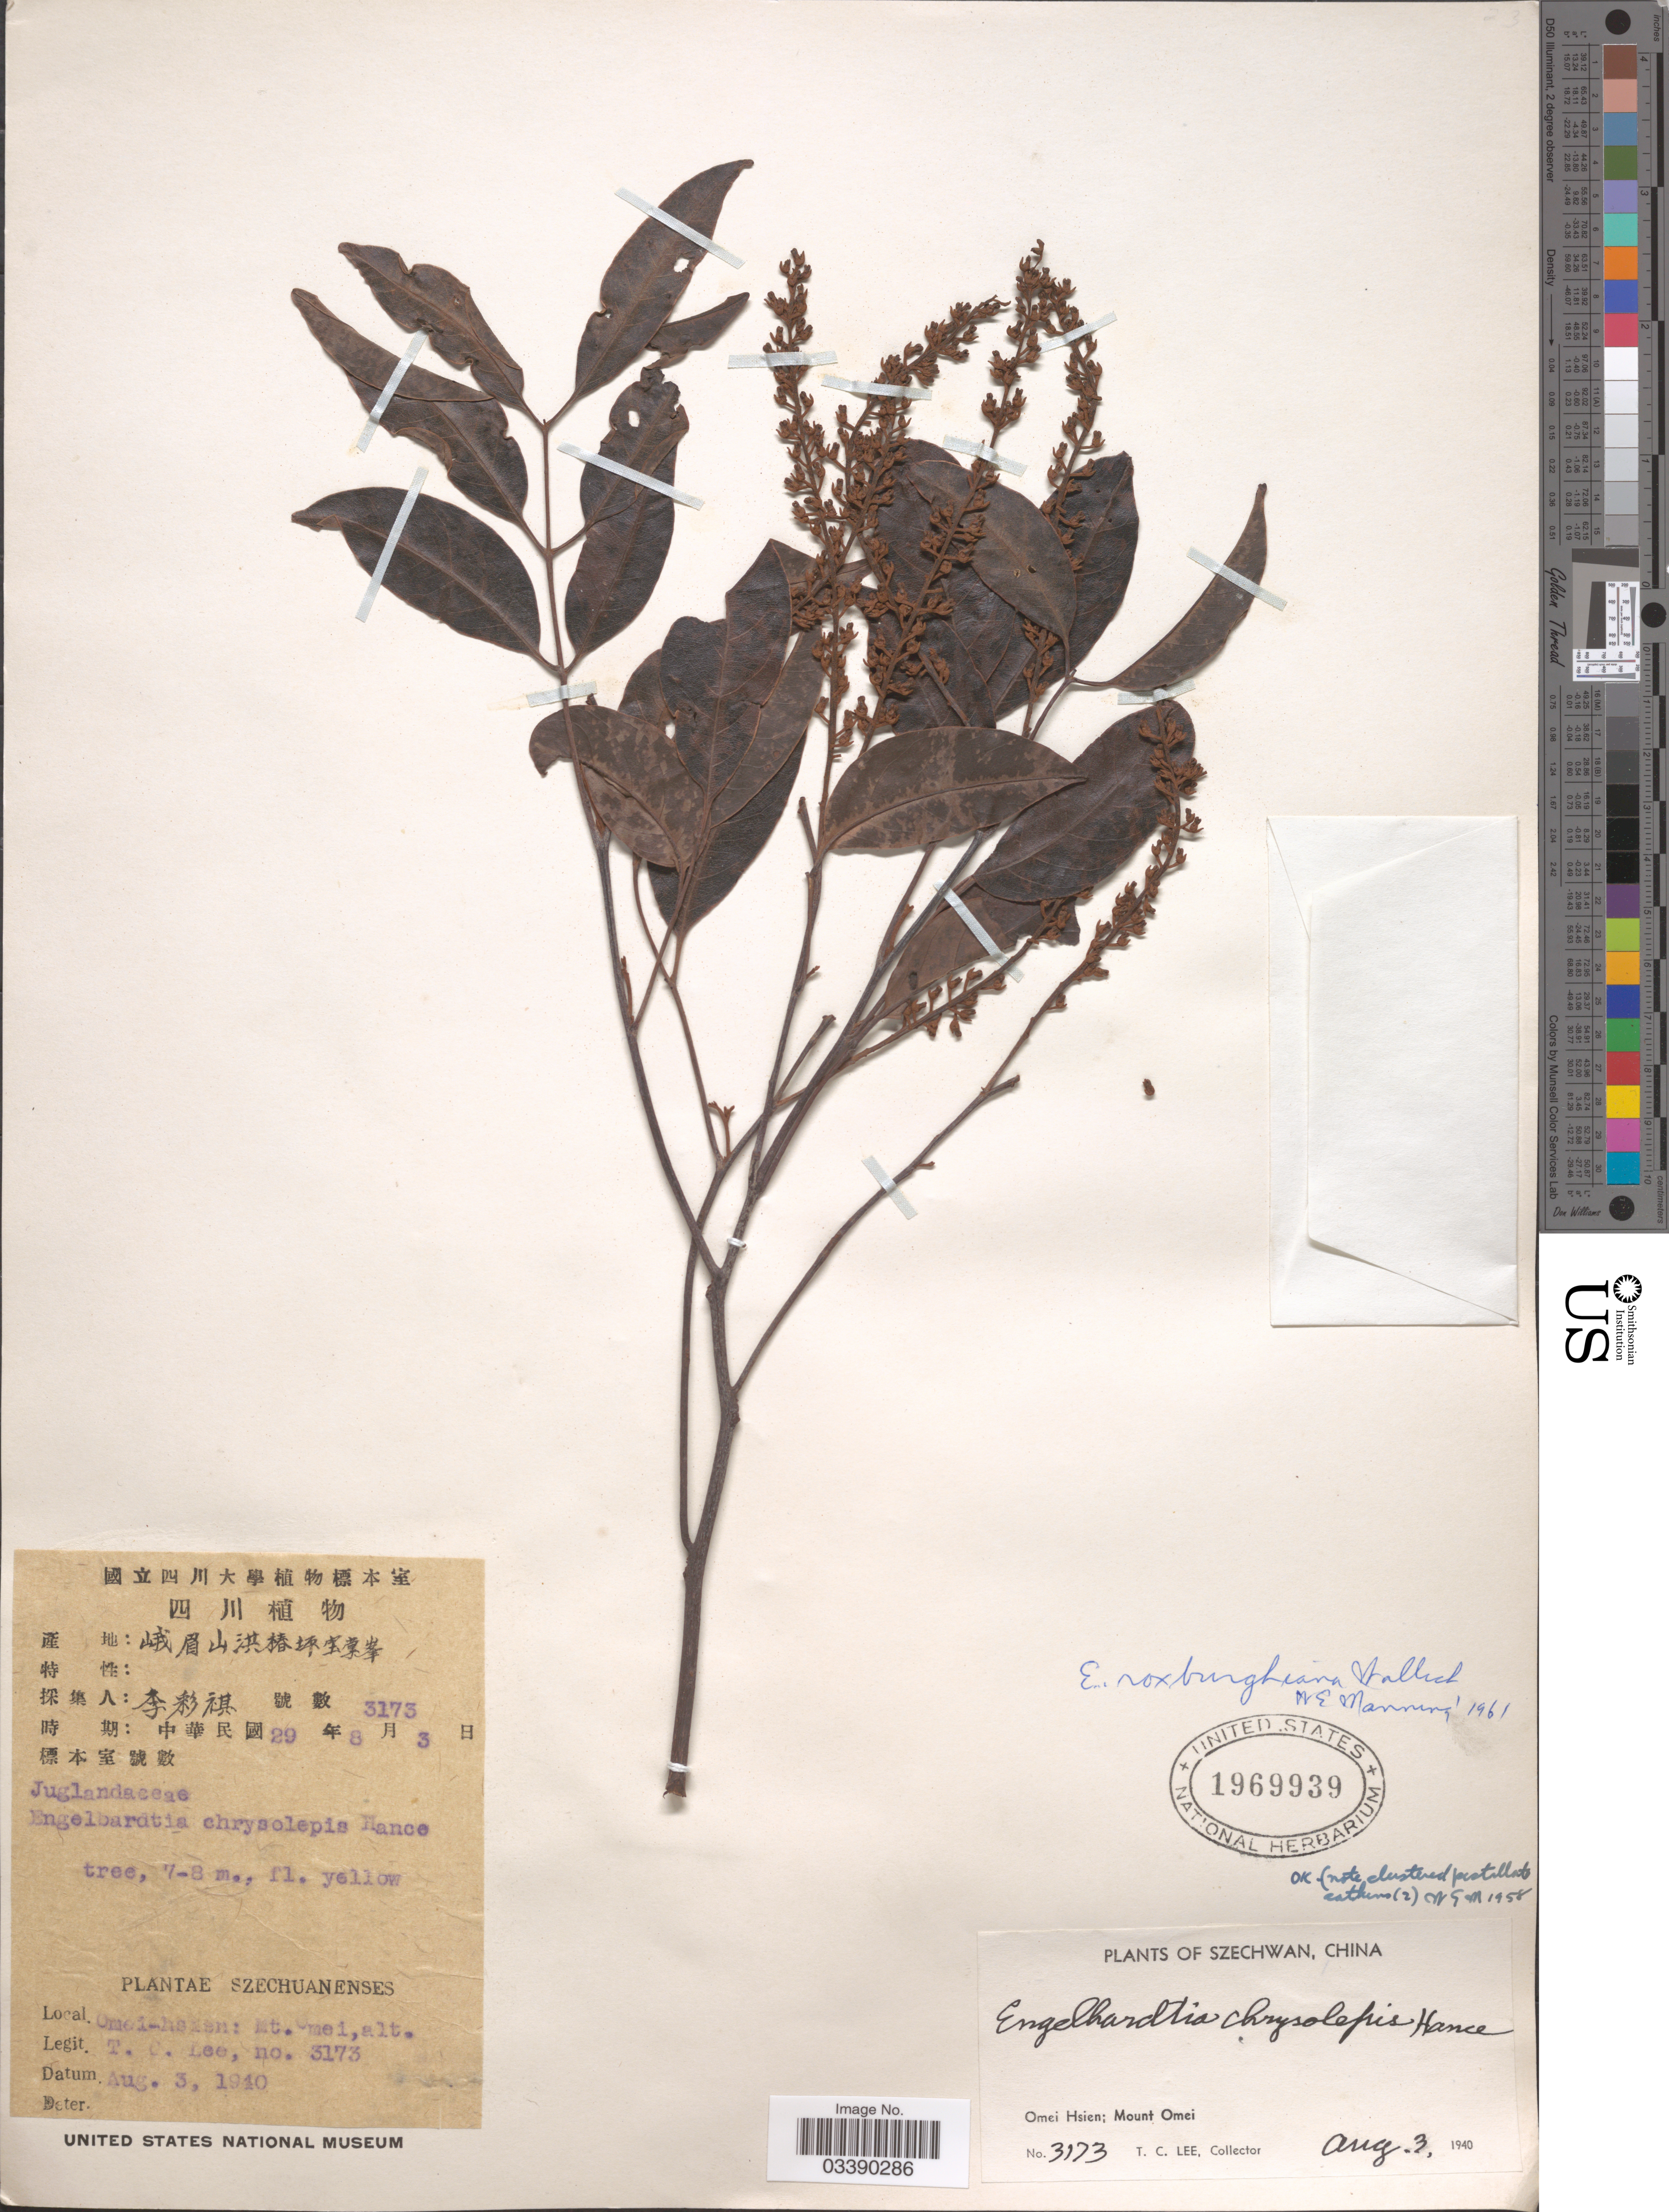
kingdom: Plantae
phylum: Tracheophyta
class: Magnoliopsida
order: Fagales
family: Juglandaceae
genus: Engelhardia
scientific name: Engelhardia roxburghiana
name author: Lindl.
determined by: Strong, Mark T., (BOT), Smithsonian Institution - National Museum of Natural History (UNITED STATES)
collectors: T. Lee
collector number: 3173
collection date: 1940-08-03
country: China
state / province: Sichuan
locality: Szechwan. Omei Hsien; Mount Omei.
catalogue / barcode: US 1969939